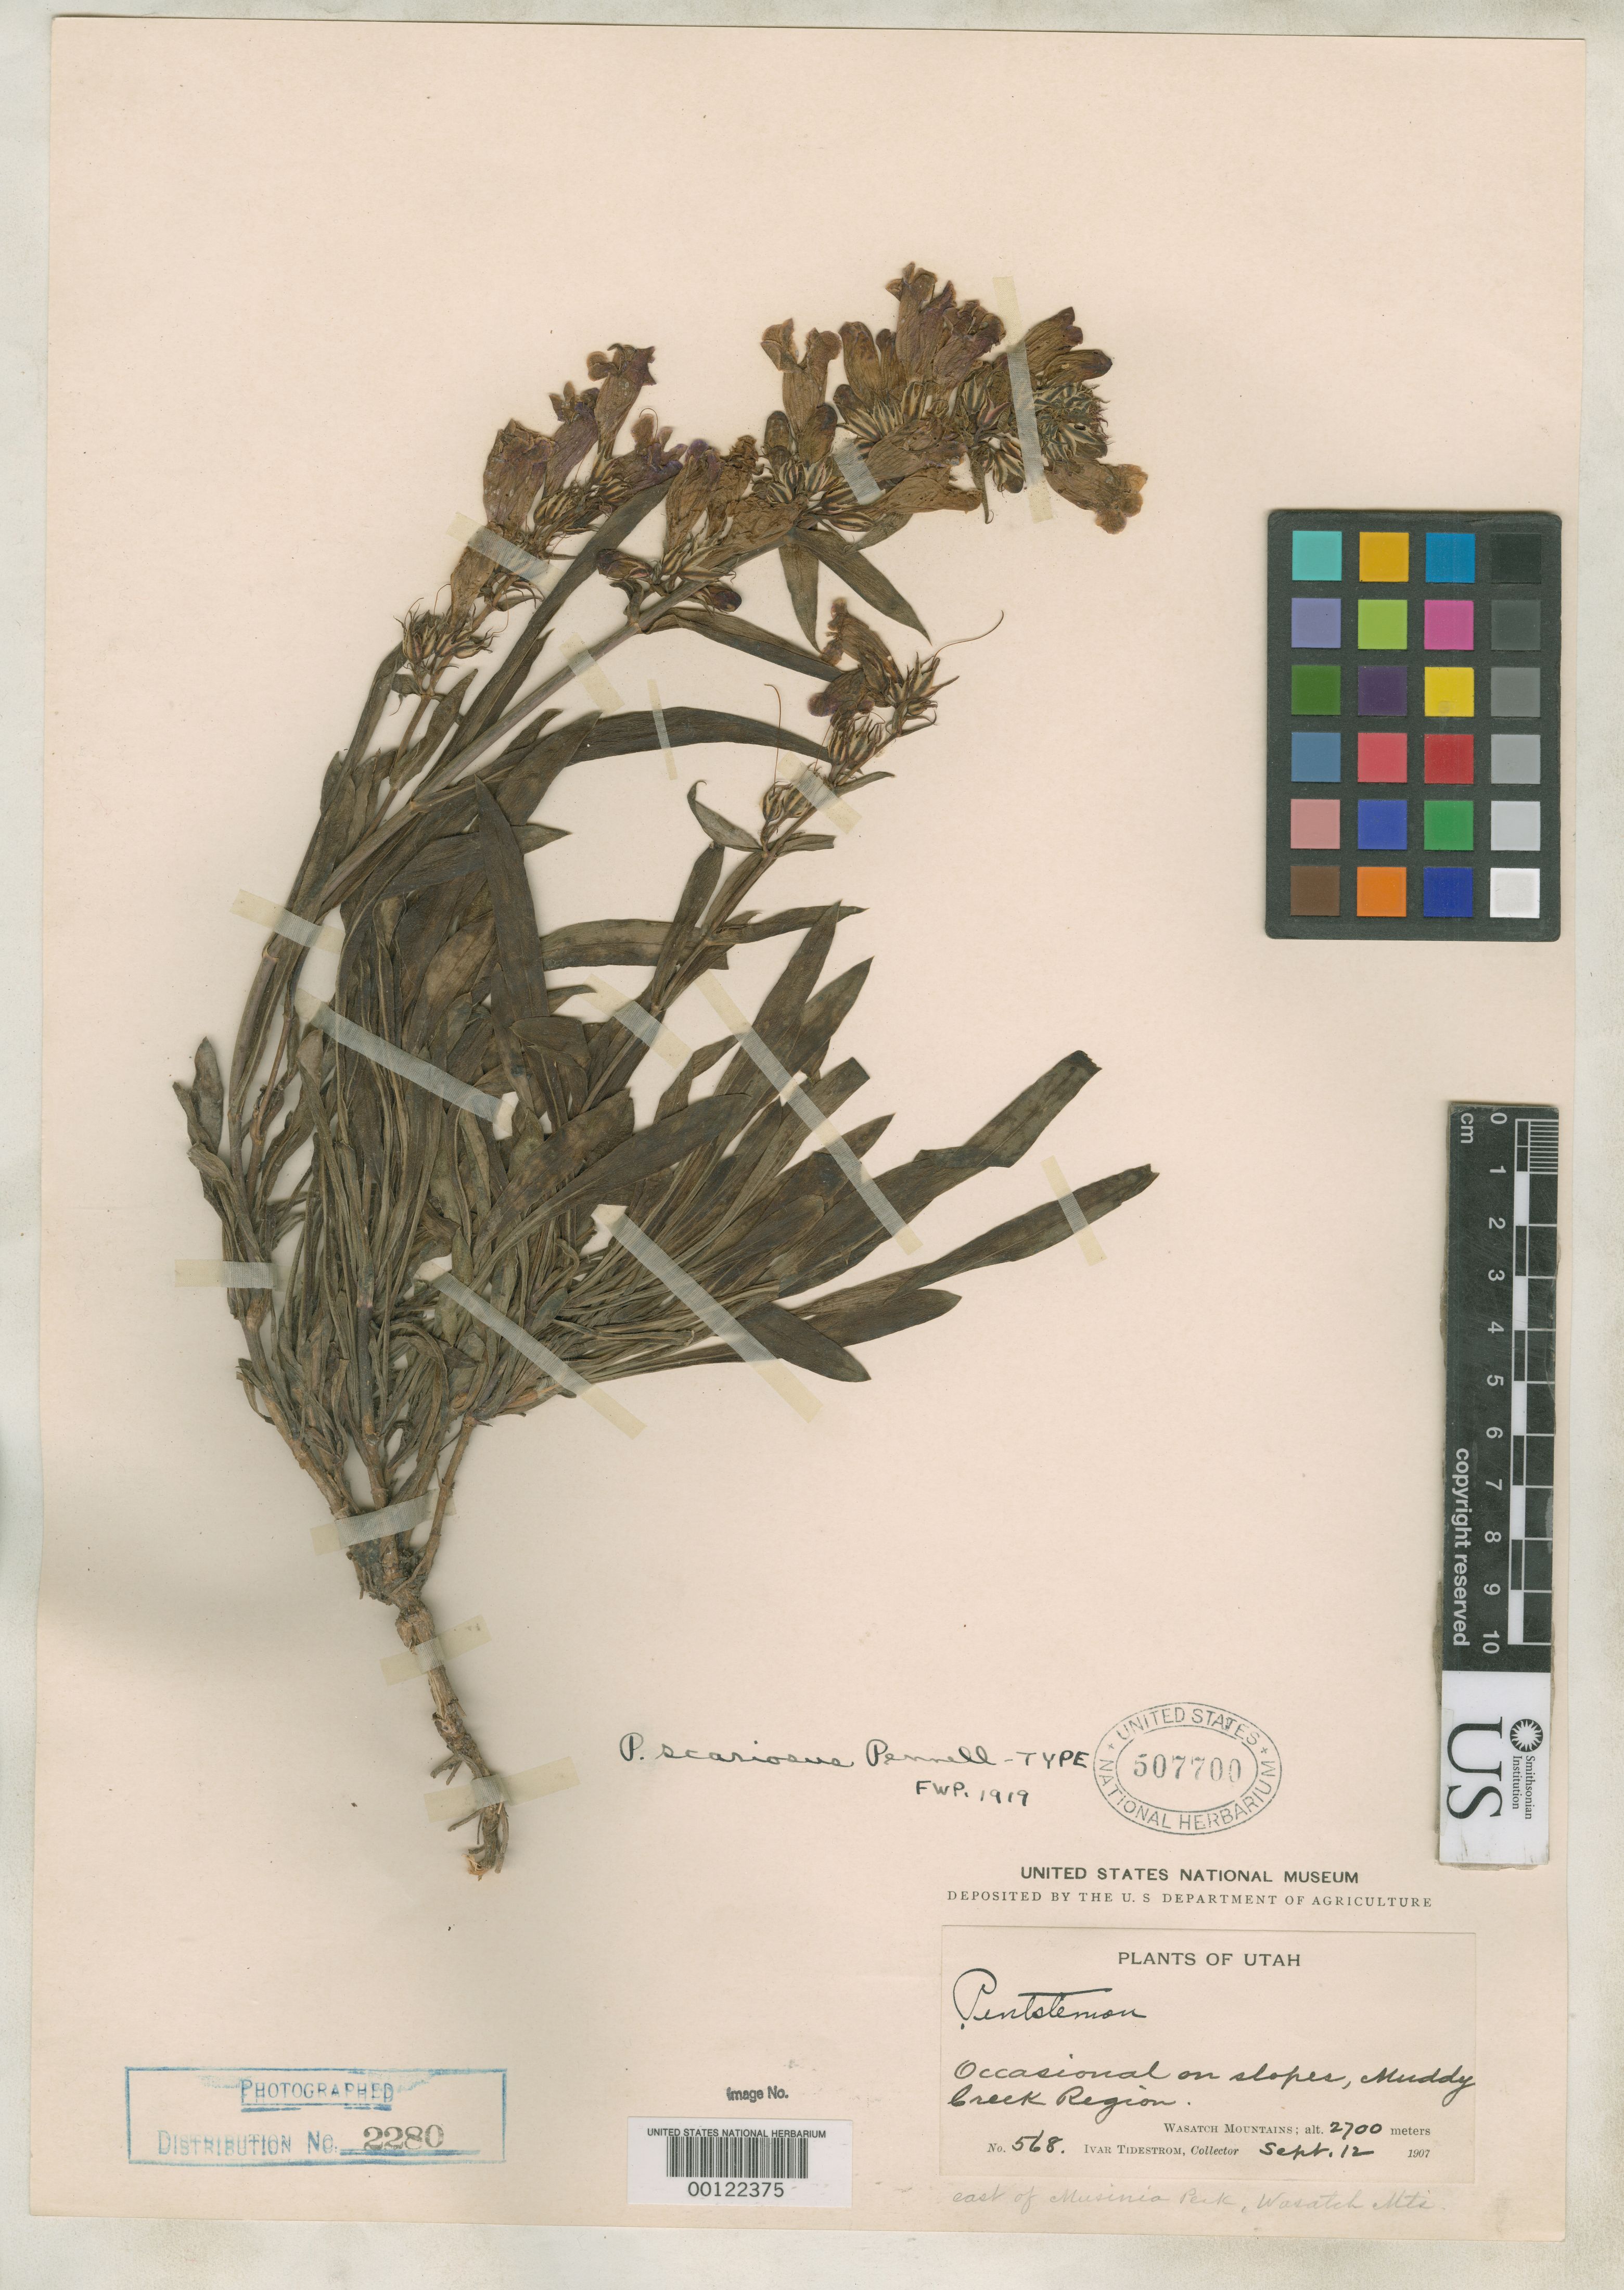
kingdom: Plantae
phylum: Tracheophyta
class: Magnoliopsida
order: Lamiales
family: Plantaginaceae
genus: Penstemon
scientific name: Penstemon scariosus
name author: Pennell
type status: Holotype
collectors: I. F. Tidestrom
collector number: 568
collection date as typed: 12 Sep 1907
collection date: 1907-09-12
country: United States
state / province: Utah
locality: Wasatch Mountains; Musinia Peak.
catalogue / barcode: US 507700